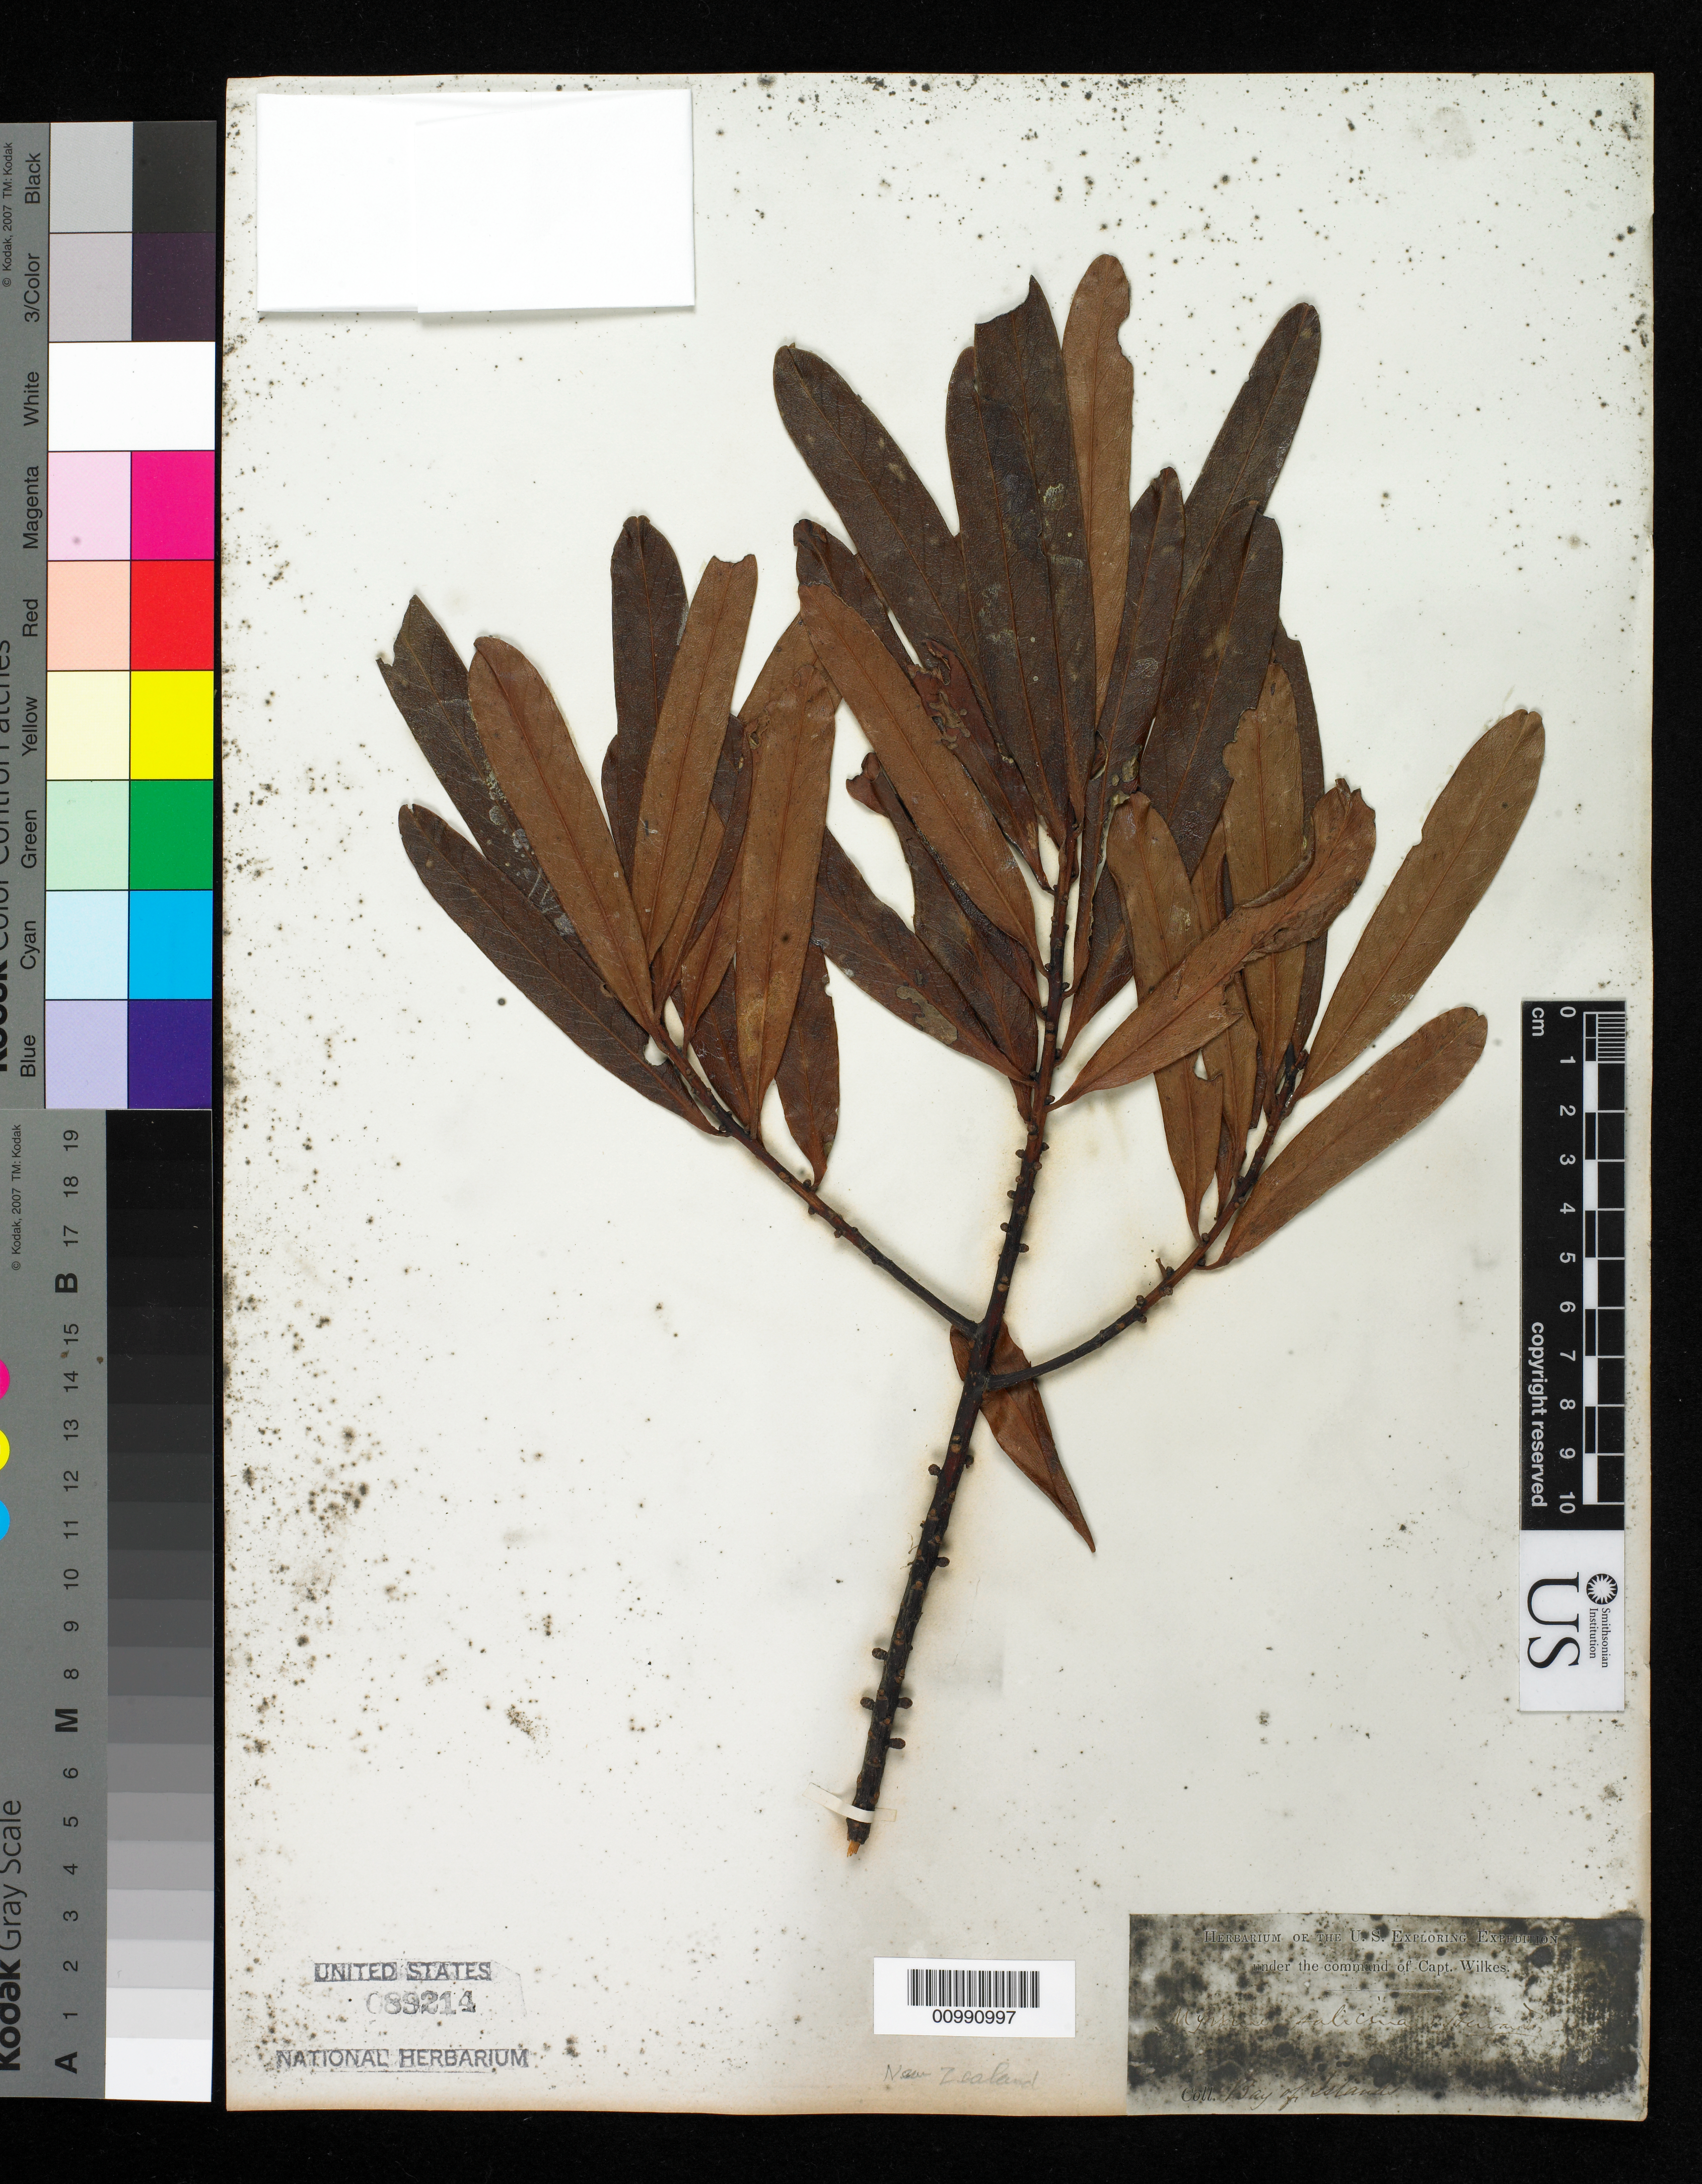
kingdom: Plantae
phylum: Tracheophyta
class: Magnoliopsida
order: Ericales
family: Primulaceae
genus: Suttonia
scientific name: Suttonia salicina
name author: Hook. f.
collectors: Wilkes Explor. Exped.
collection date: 1838/1842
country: New Zealand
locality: Bay of Islands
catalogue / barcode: US 89214